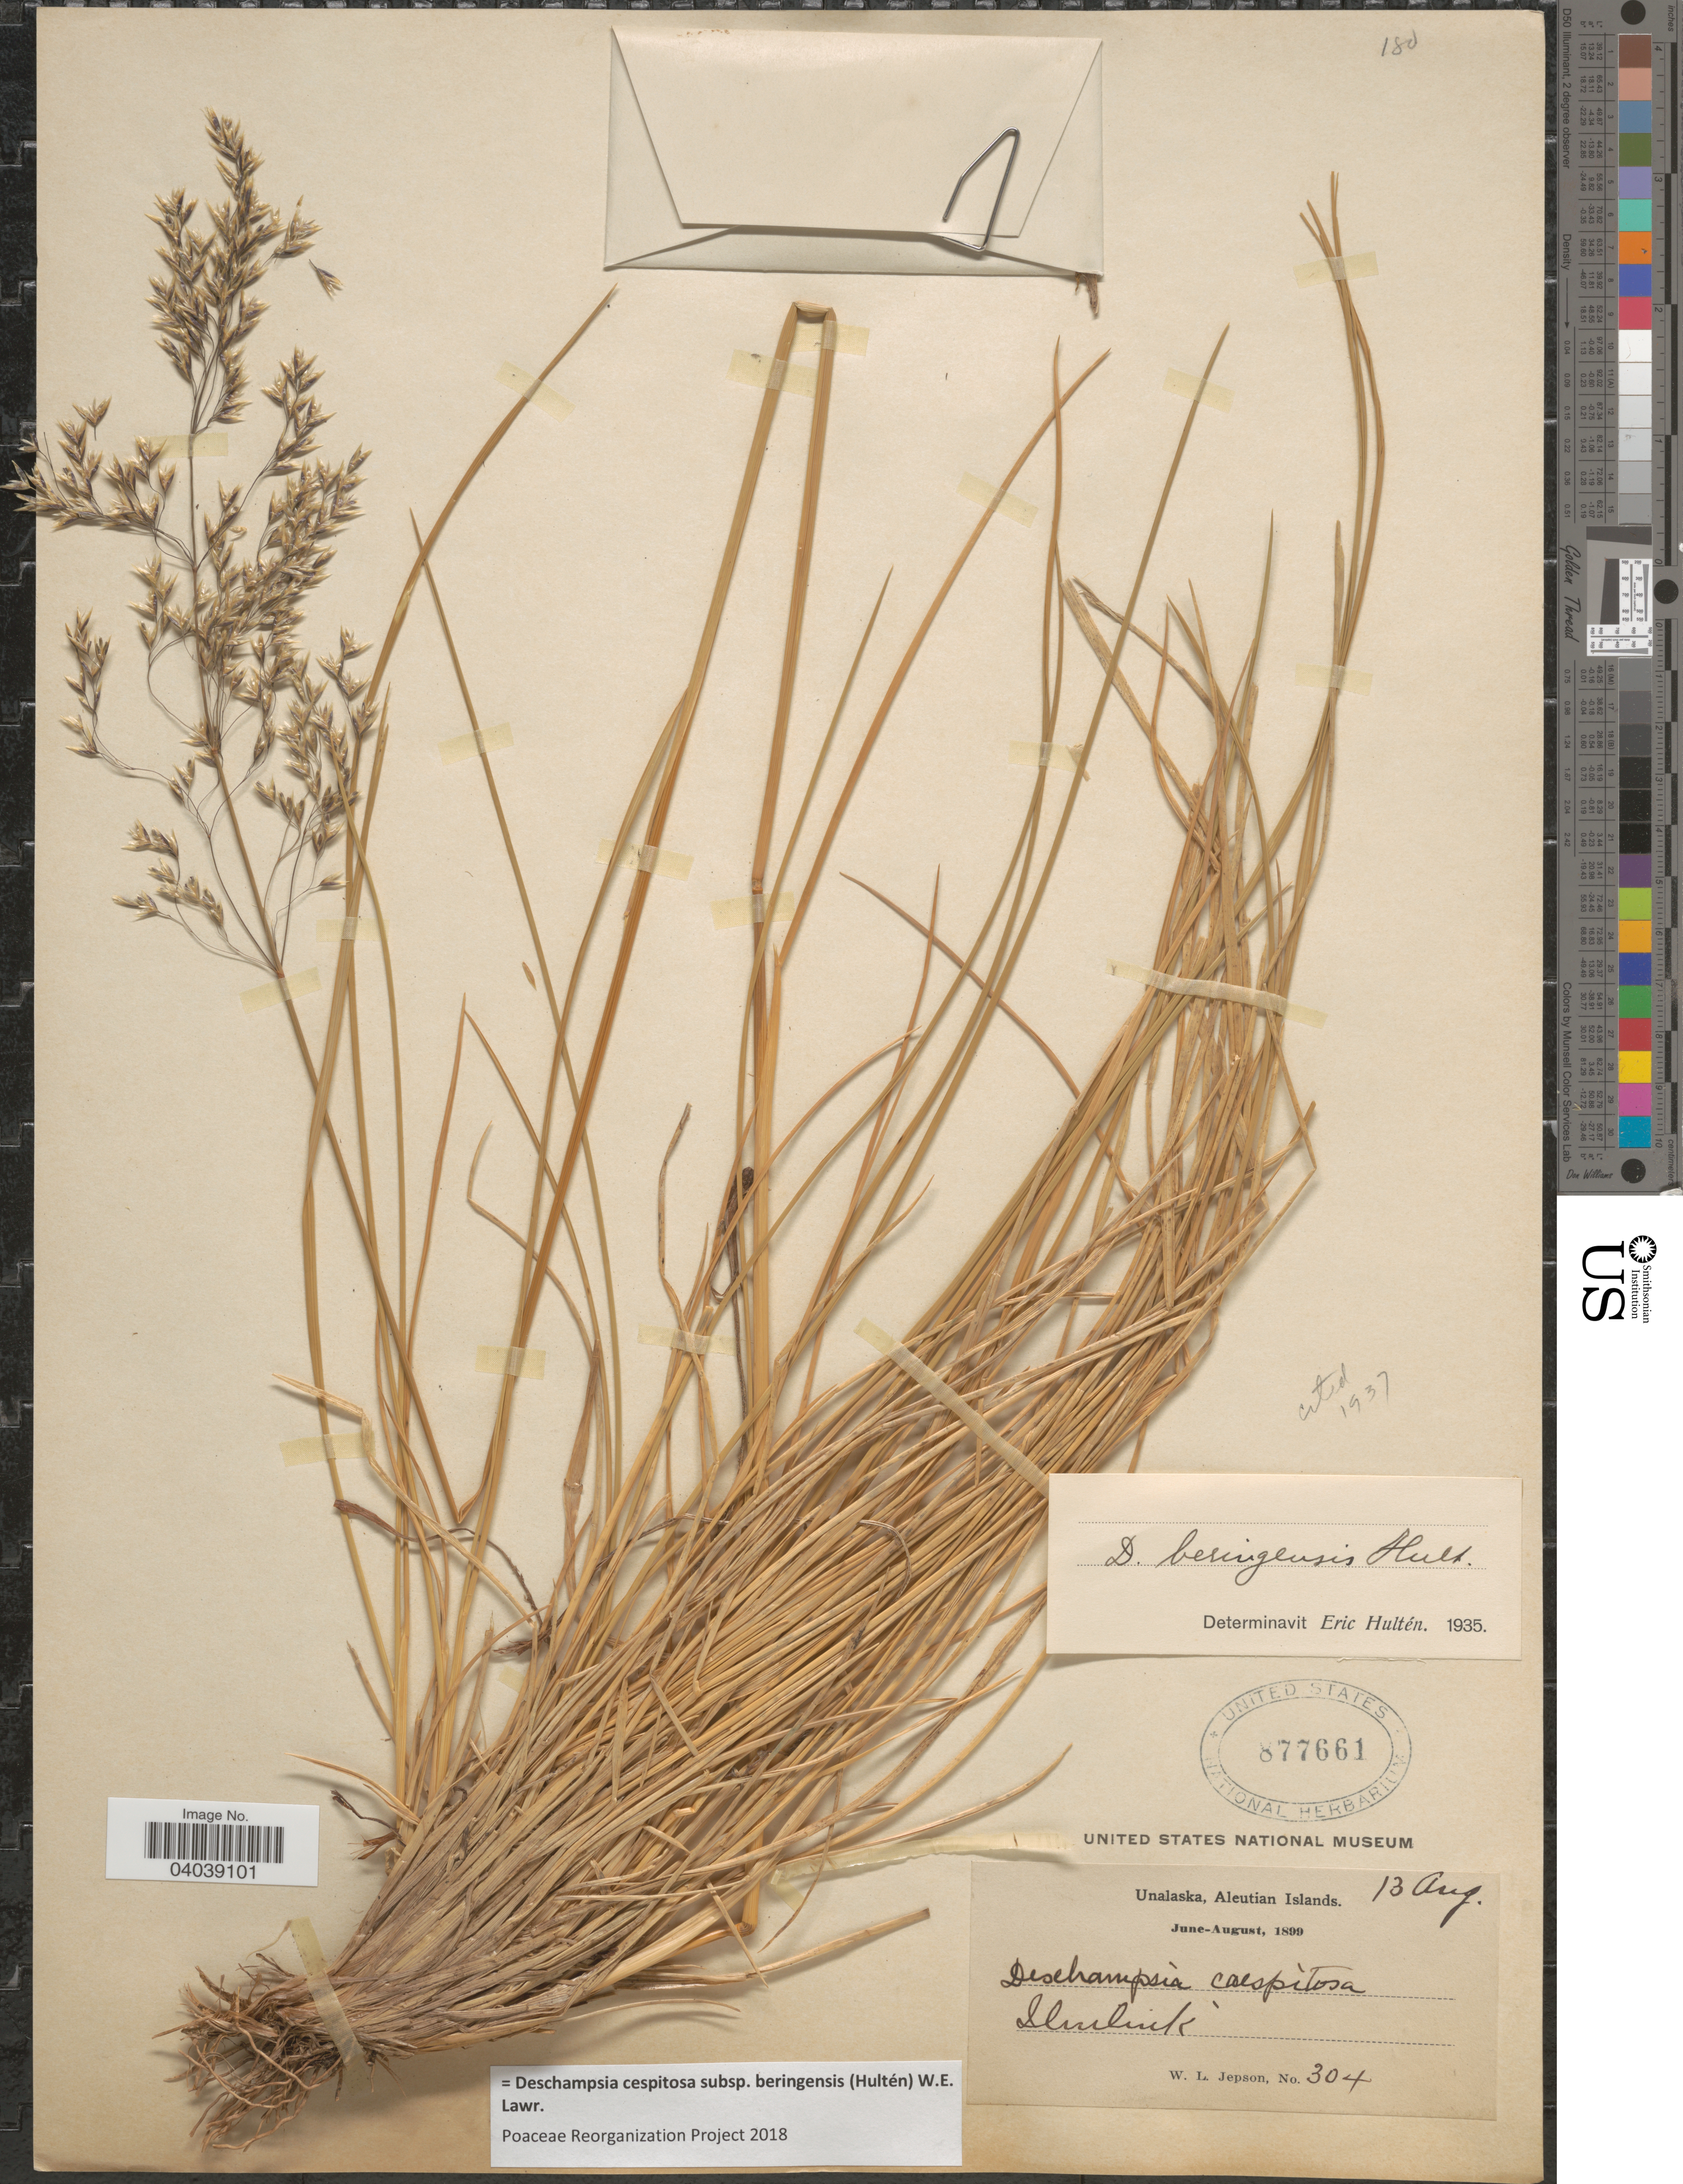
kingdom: Plantae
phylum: Tracheophyta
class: Liliopsida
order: Poales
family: Poaceae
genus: Deschampsia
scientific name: Deschampsia cespitosa subsp. beringensis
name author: (Hultén) Lawrence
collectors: W. L. Jepson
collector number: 304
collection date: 1899-08-13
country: United States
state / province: Alaska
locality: Unalaska, Aleutian Islands. Iliuliuk.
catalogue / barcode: US 877661